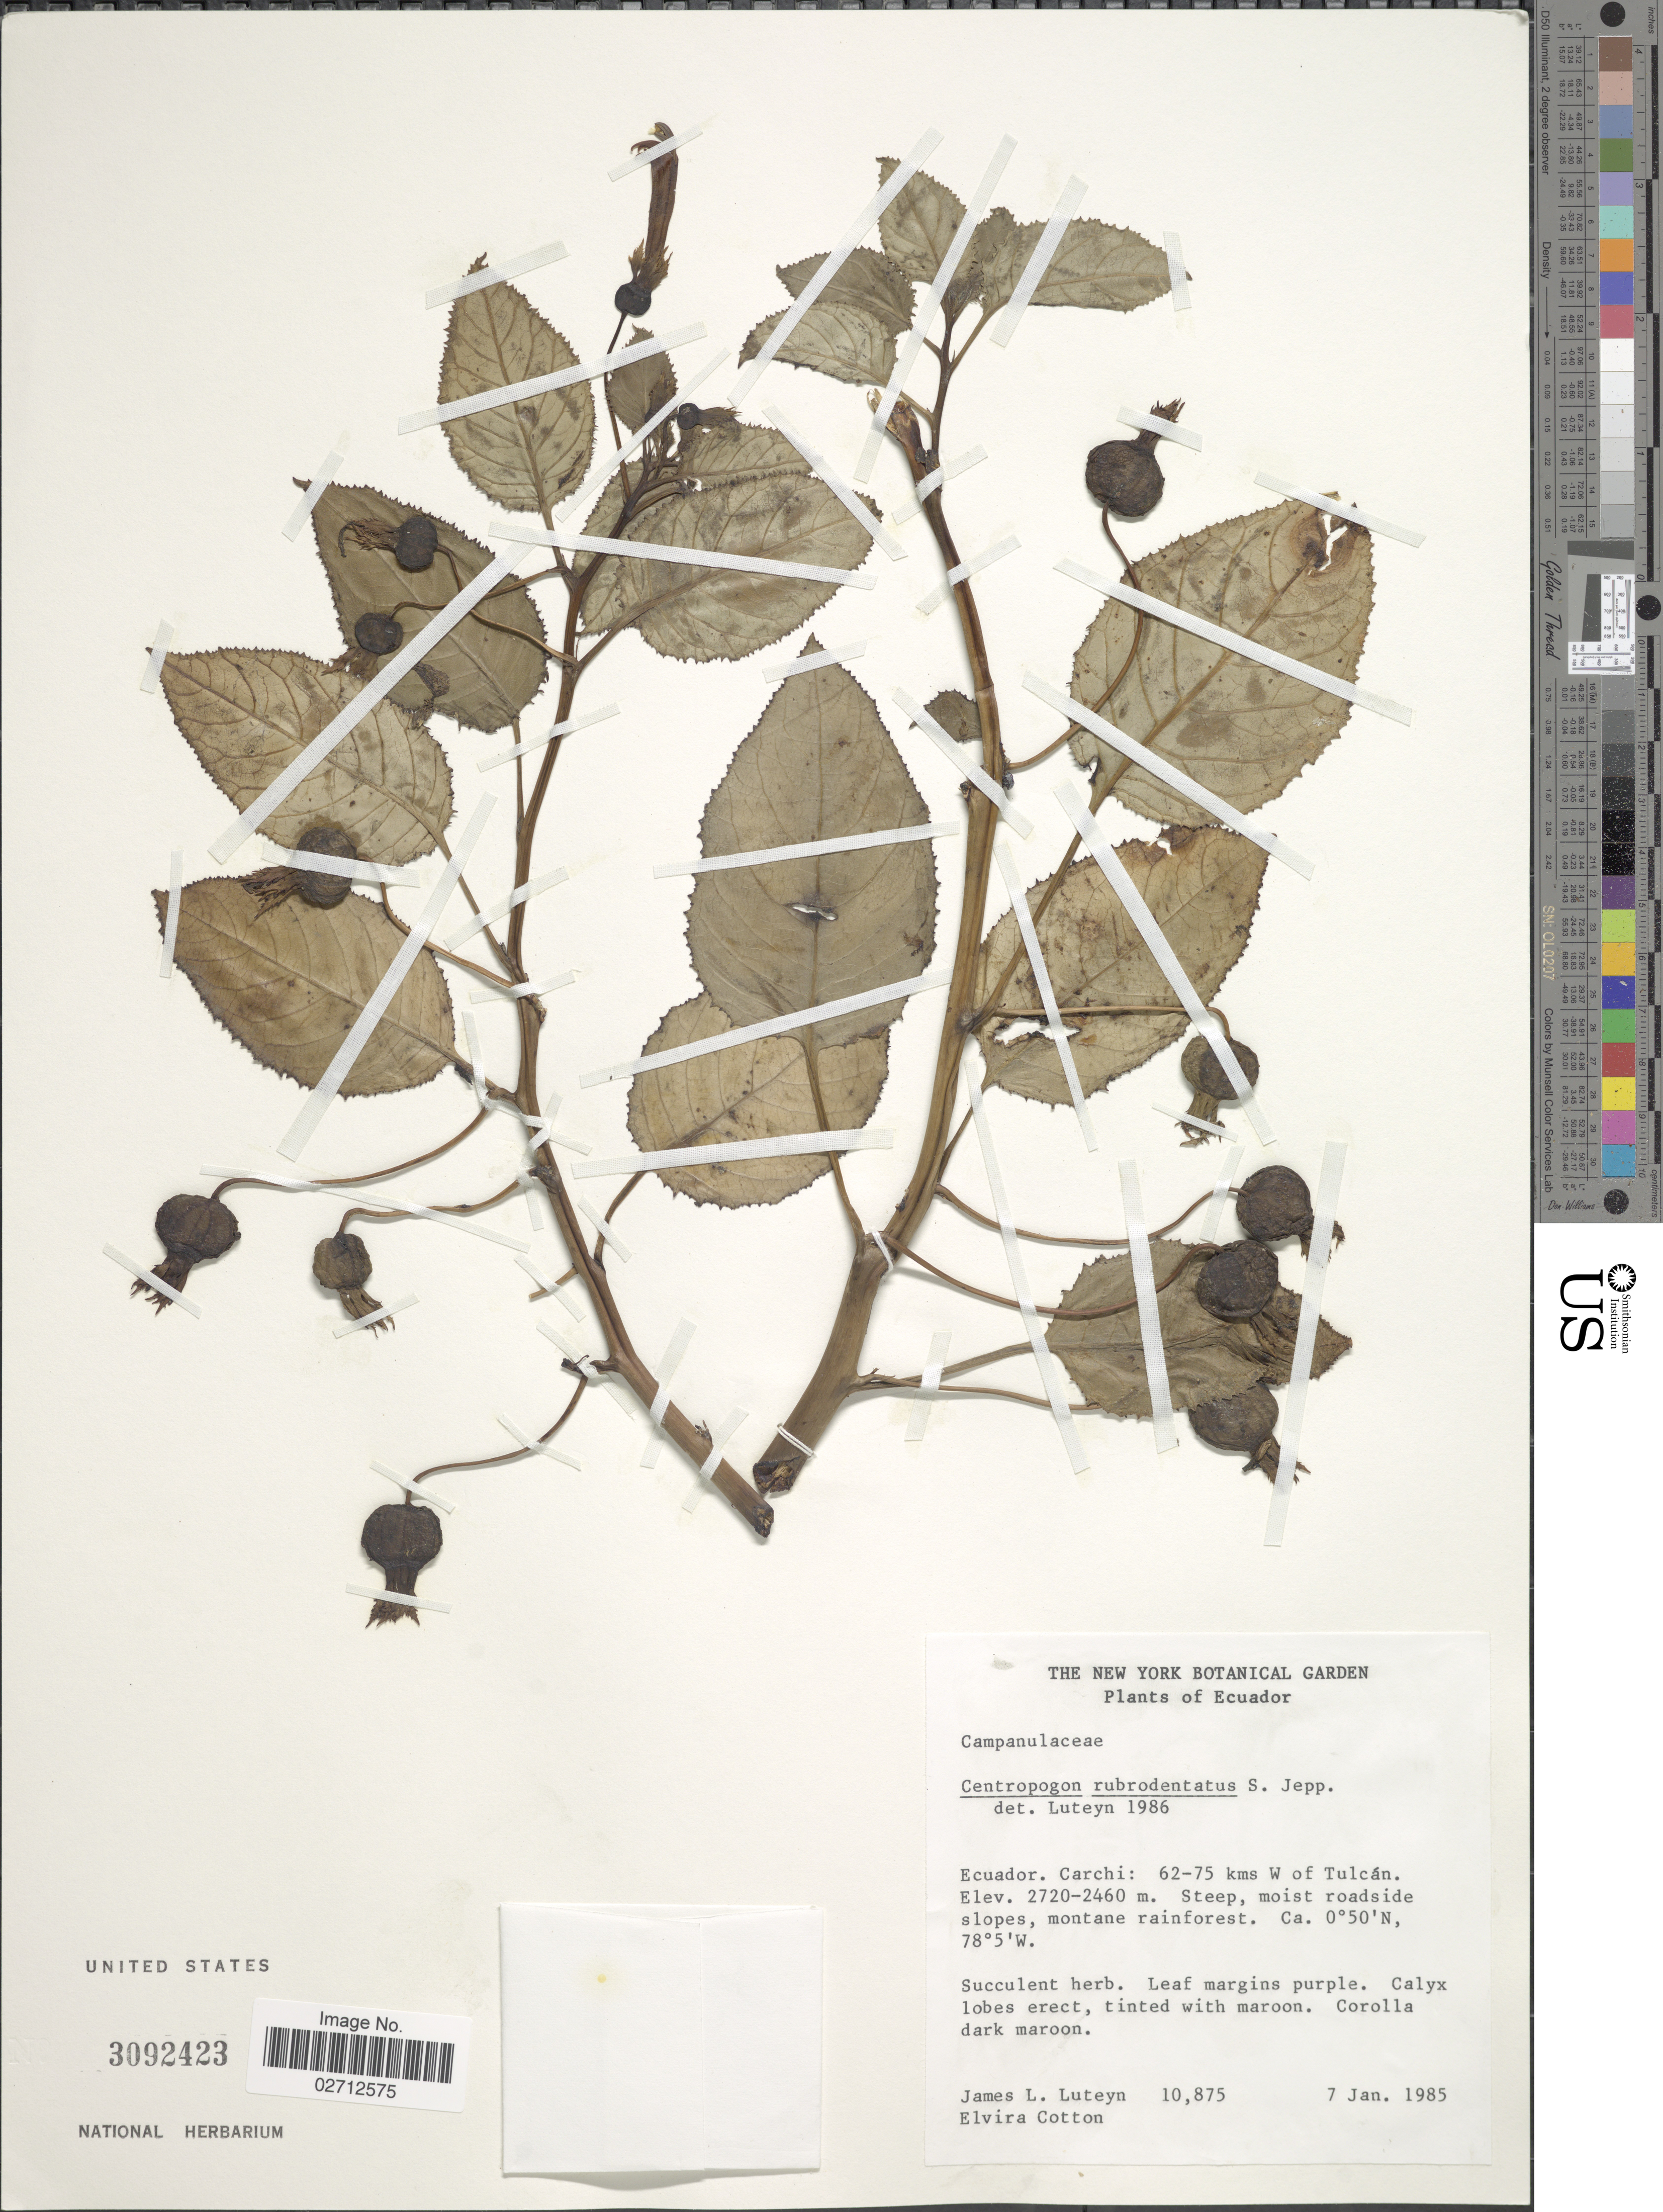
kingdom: Plantae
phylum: Tracheophyta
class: Magnoliopsida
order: Asterales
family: Campanulaceae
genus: Centropogon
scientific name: Centropogon rubrodentatus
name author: Jeppesen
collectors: J. L. Luteyn & E. Cotton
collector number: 10875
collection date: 1985-01-07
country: Ecuador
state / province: Carchi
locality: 62-75 kms W of Tulcán. Steep, moist roadside slopes, montane rainforest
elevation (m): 2460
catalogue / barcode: US 3092423